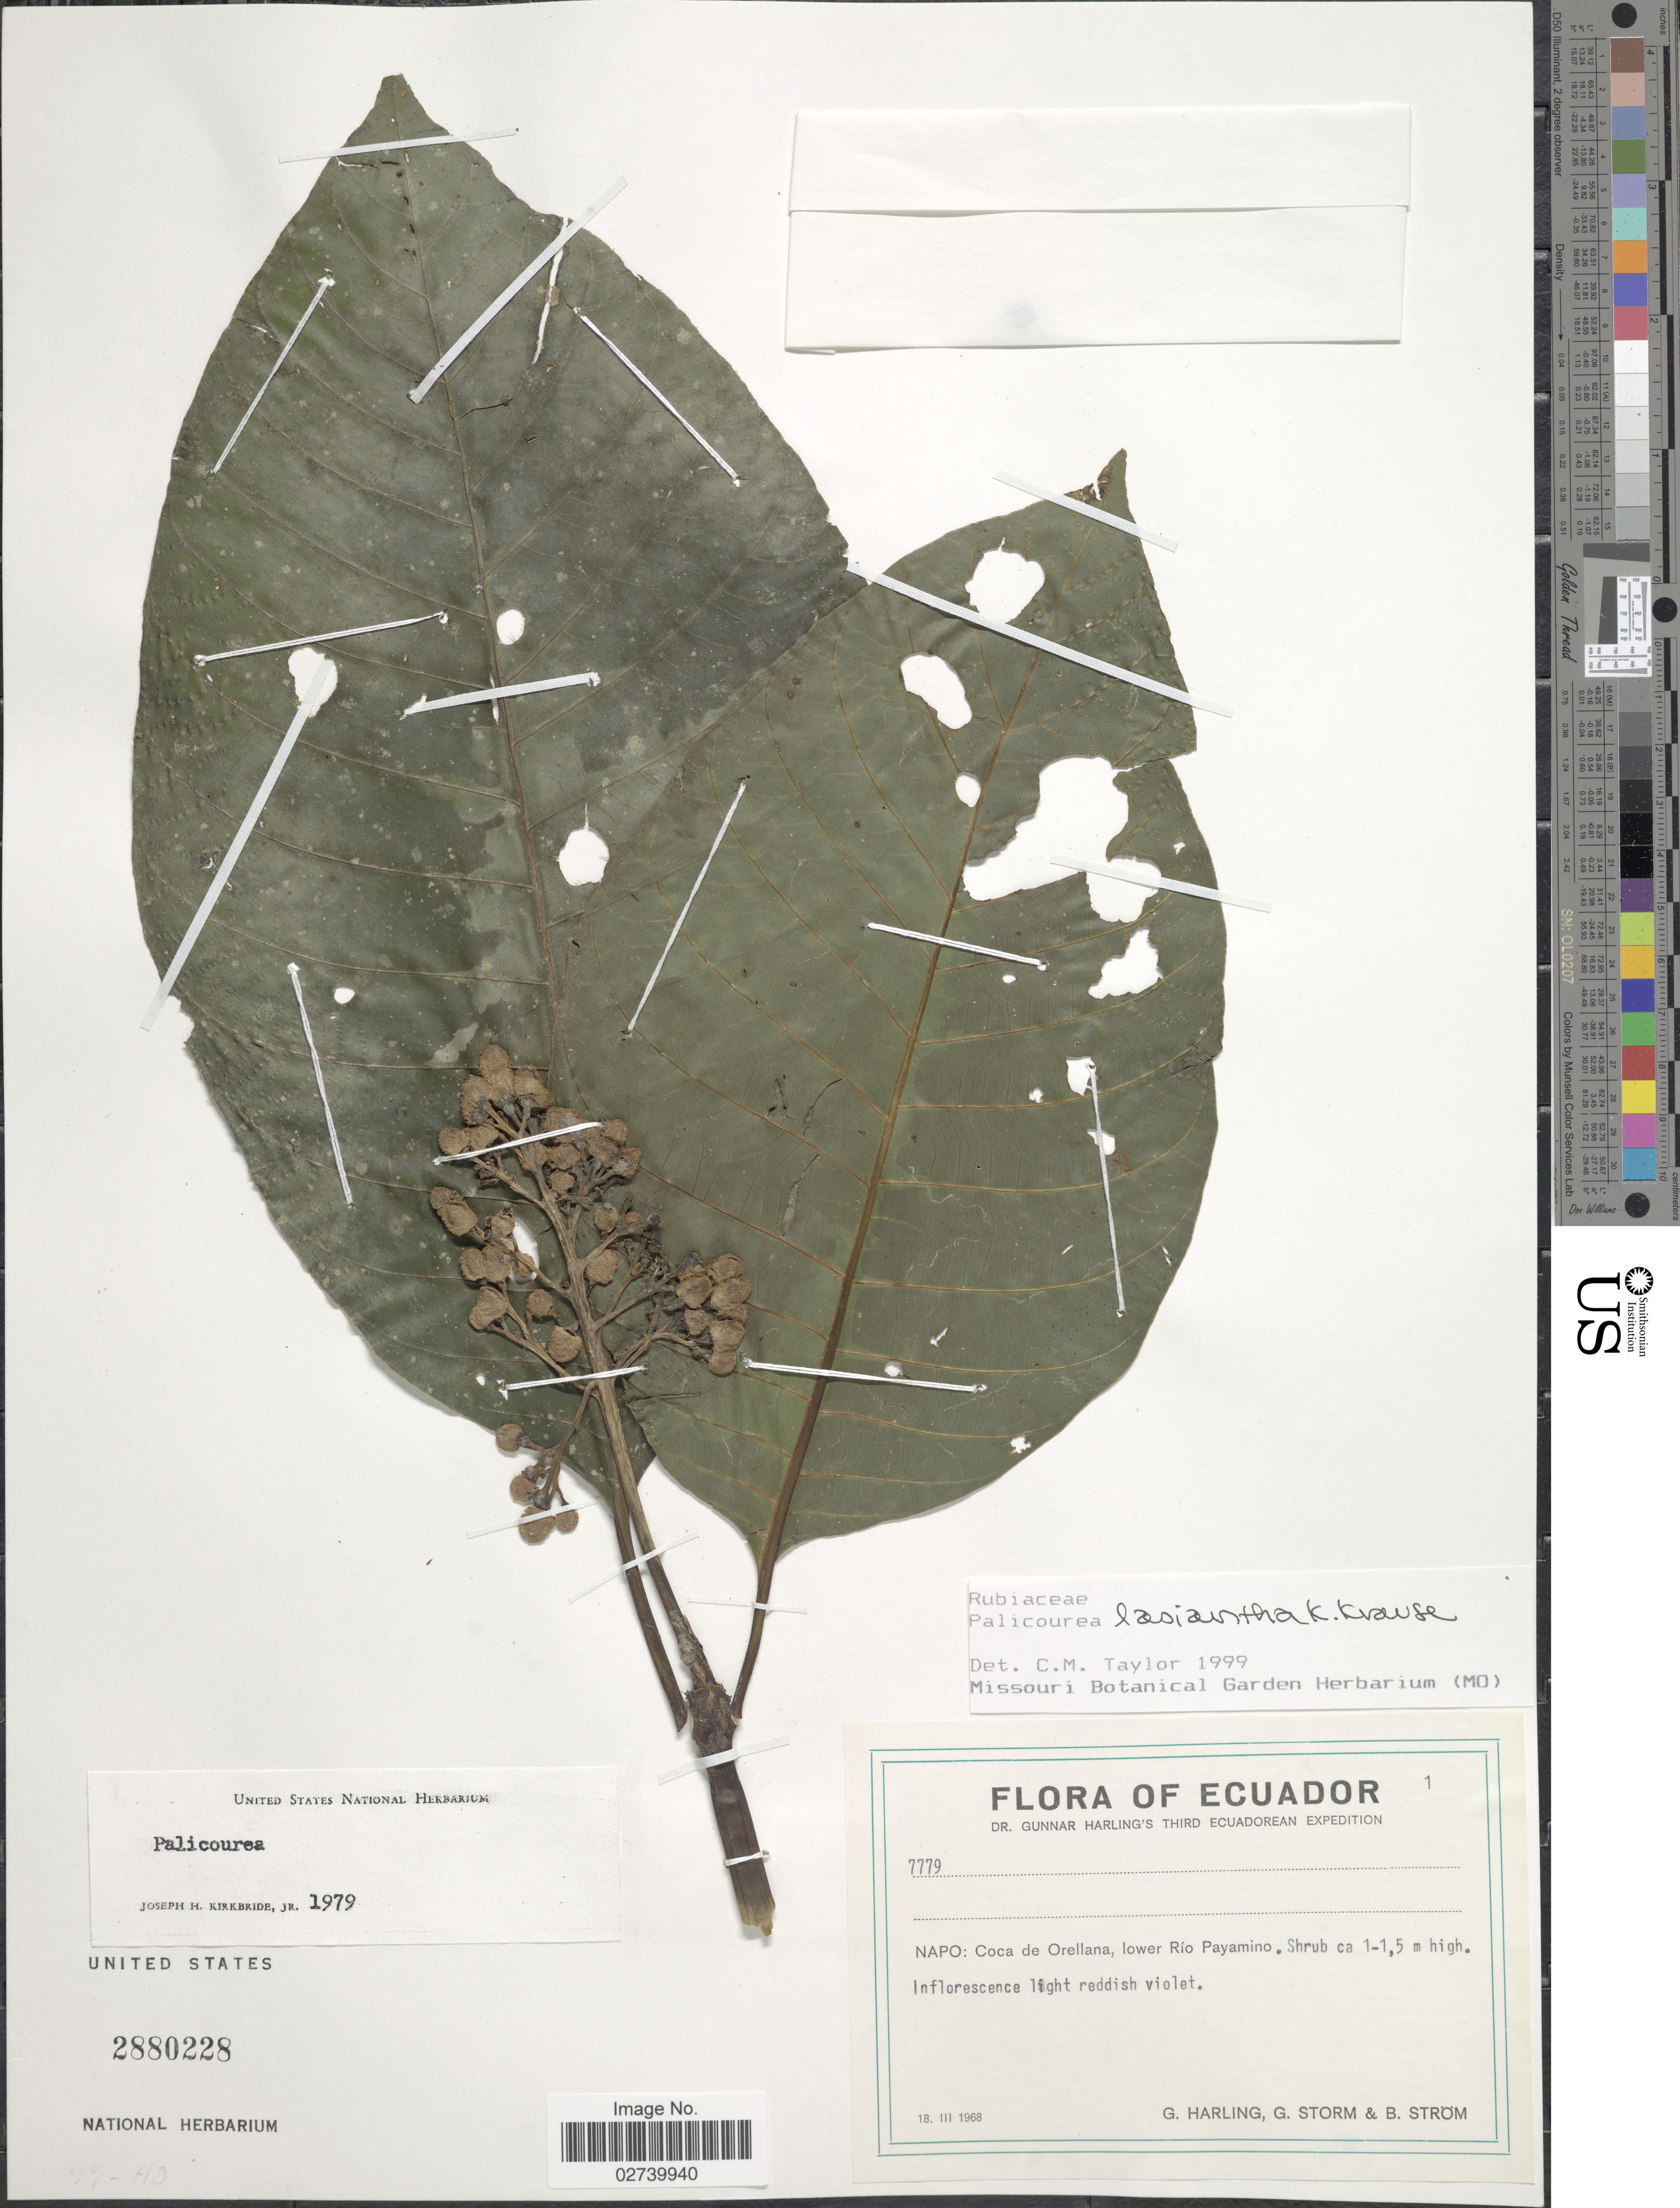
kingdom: Plantae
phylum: Tracheophyta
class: Magnoliopsida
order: Gentianales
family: Rubiaceae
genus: Palicourea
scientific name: Palicourea lasiantha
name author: Krause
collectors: G. Harling, G. Storm & B. Ström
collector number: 7779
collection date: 1968-03-18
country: Ecuador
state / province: Napo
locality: Coca de Orellana, lower Río Payamino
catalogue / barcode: US 2880228